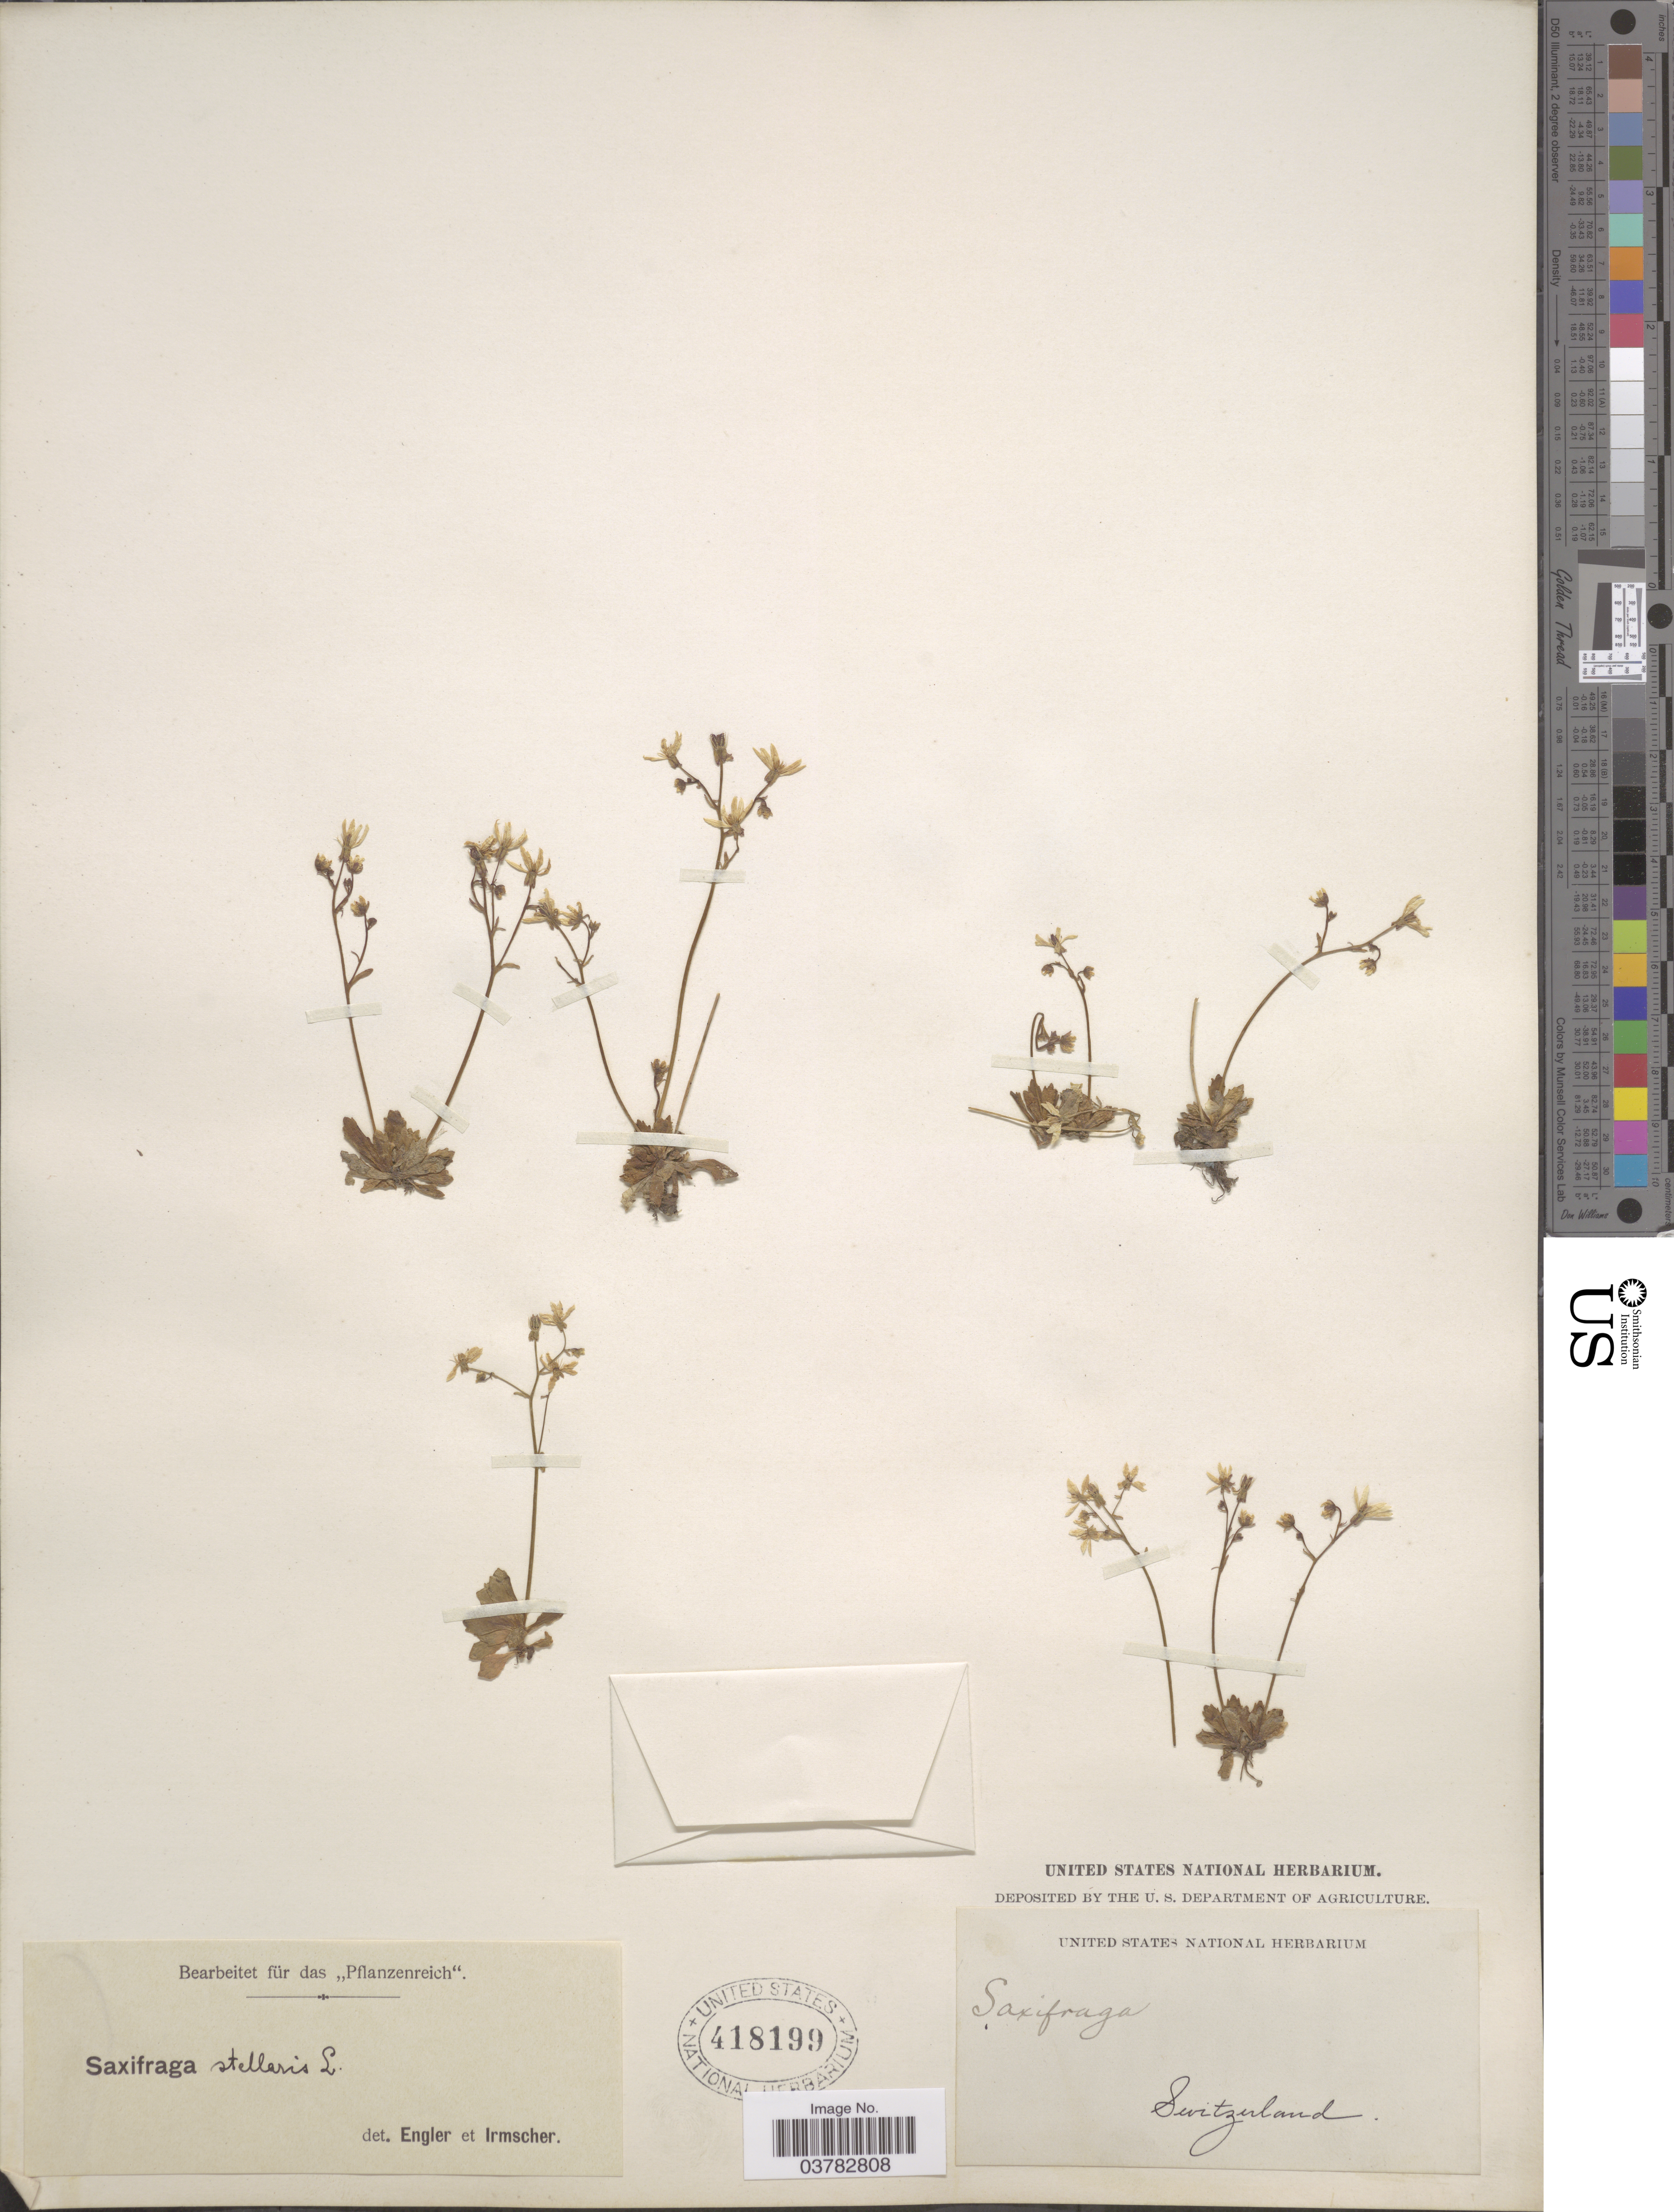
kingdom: Plantae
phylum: Tracheophyta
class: Magnoliopsida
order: Saxifragales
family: Saxifragaceae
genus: Micranthes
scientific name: Micranthes stellaris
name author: (L.) Galasso et al.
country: Switzerland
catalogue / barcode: US 418199